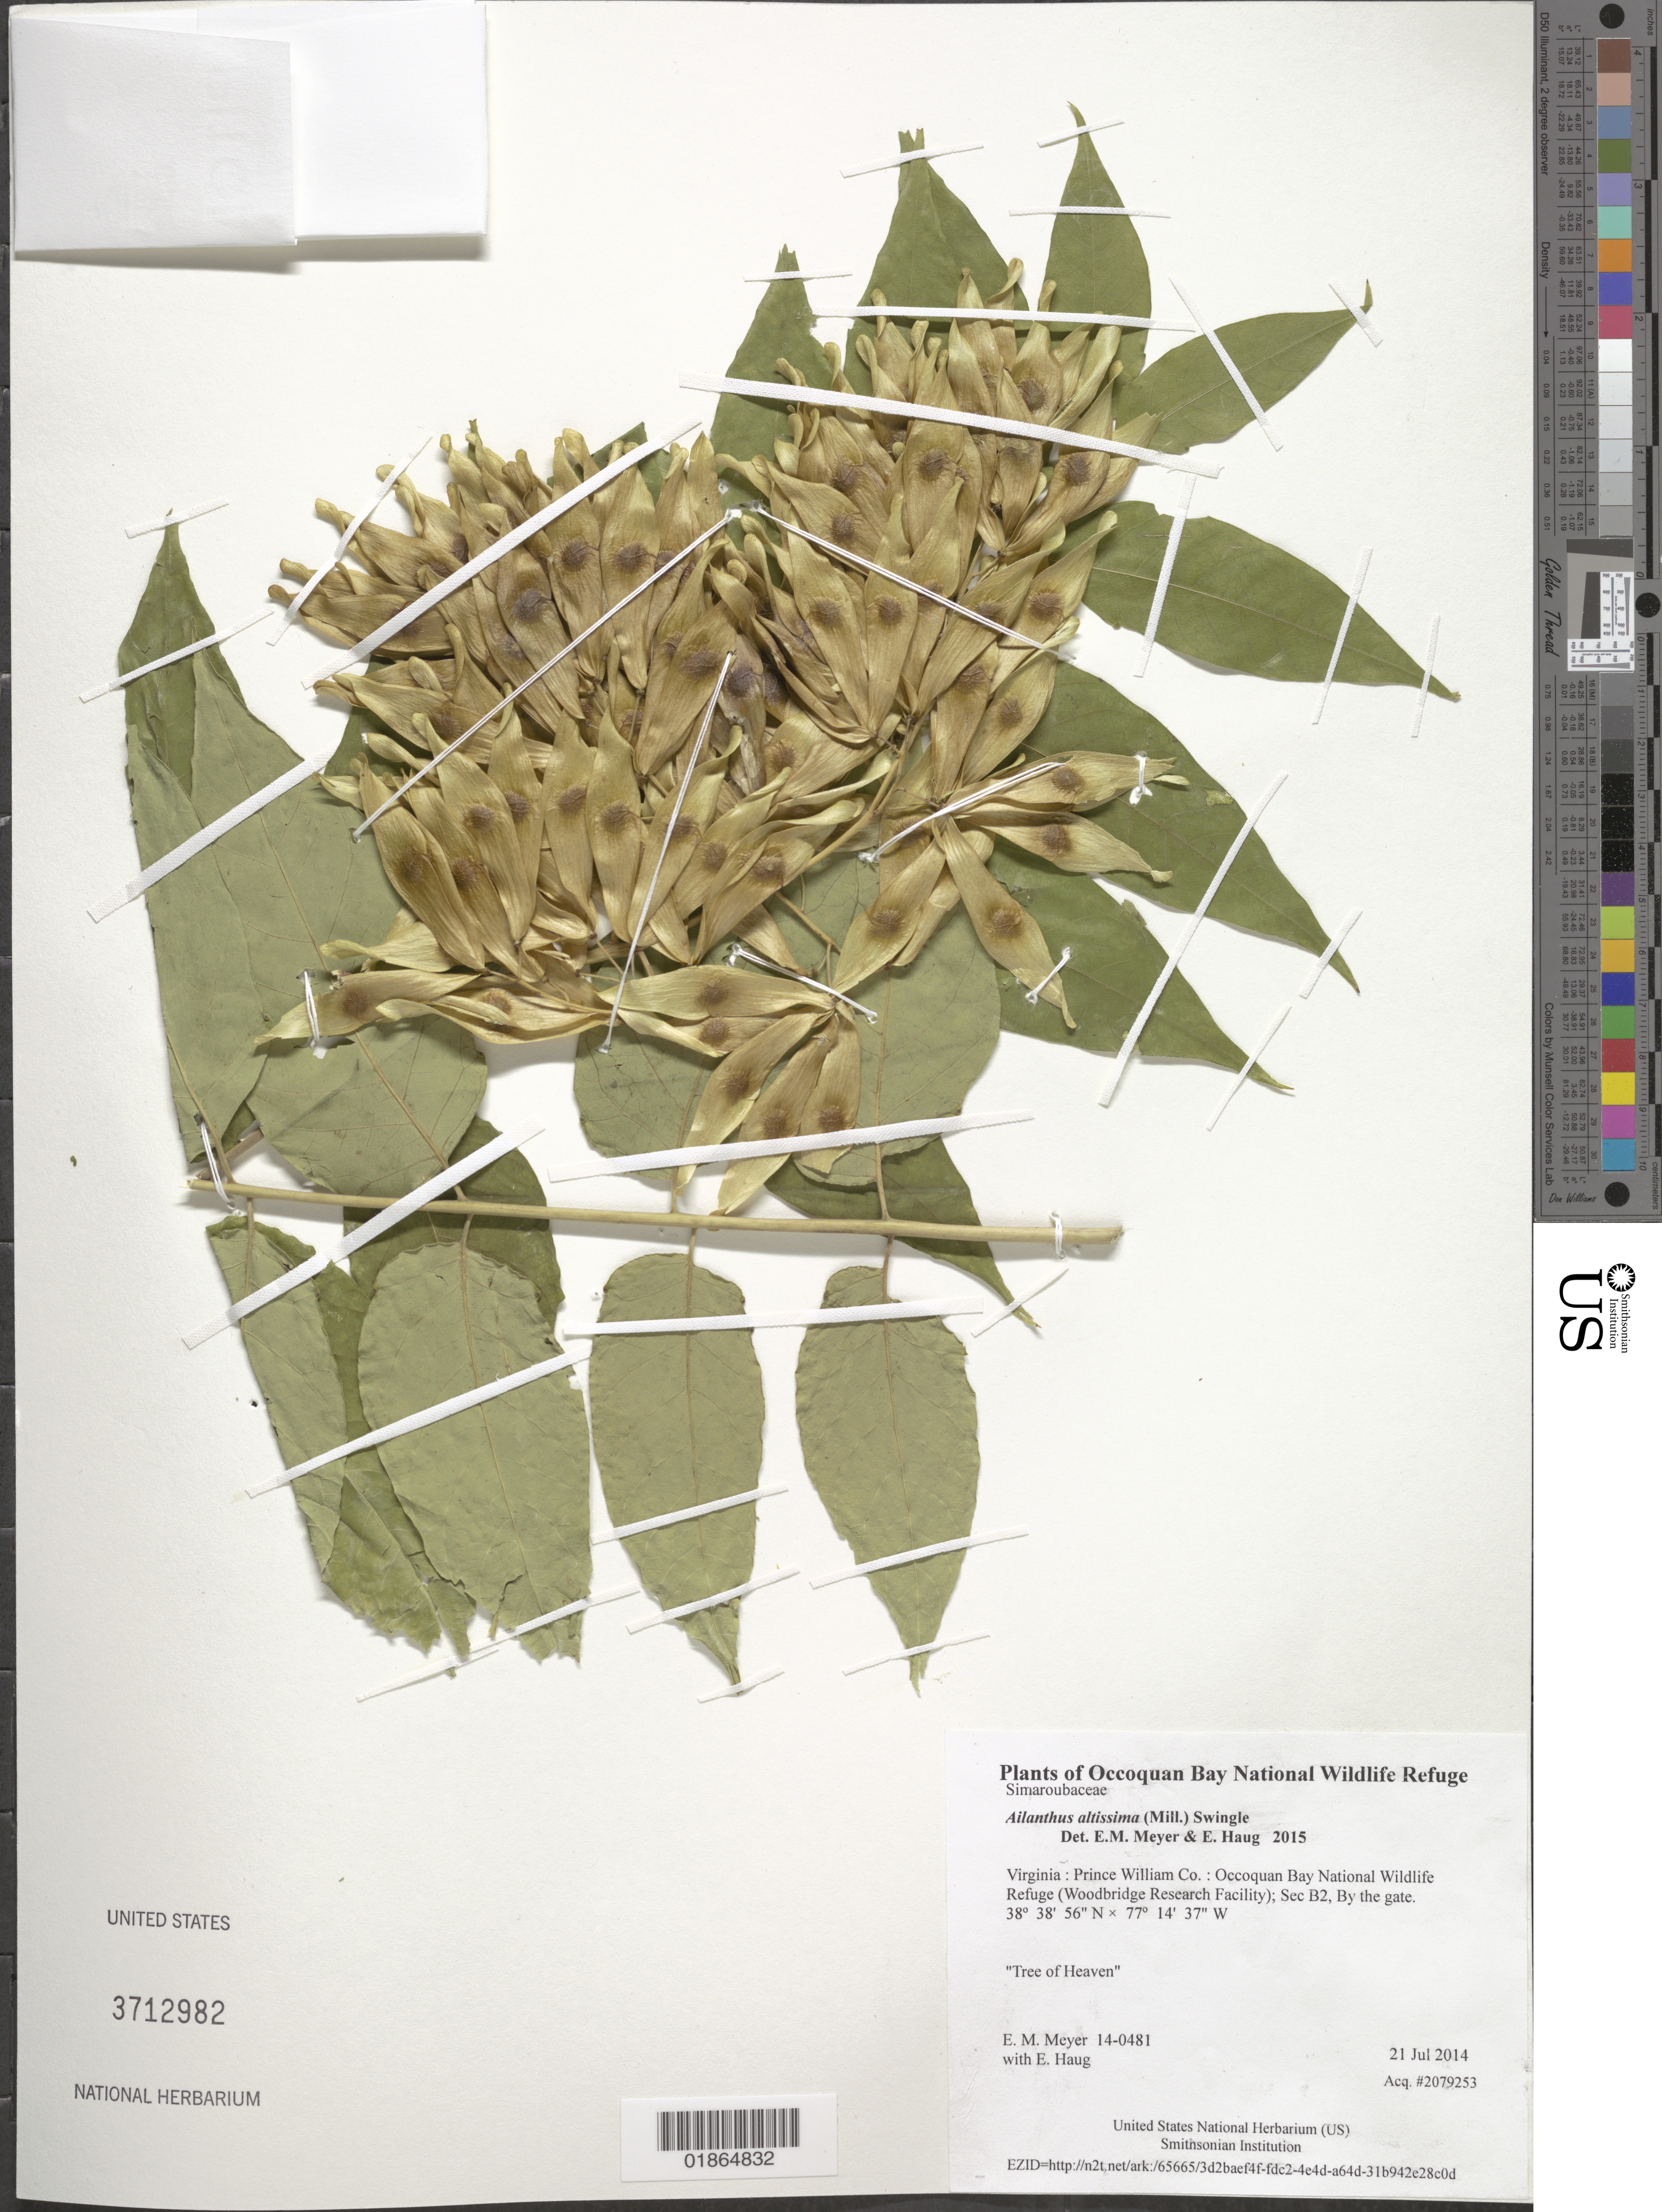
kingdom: Plantae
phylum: Tracheophyta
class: Magnoliopsida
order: Sapindales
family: Simaroubaceae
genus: Ailanthus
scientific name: Ailanthus altissima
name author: (Mill.) Swingle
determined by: Meyer, E. M.; Haug, E.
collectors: E. M. Meyer & E. Haug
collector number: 14-0481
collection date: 2014-07-21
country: United States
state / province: Virginia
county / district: Prince William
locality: Occoquan Bay National Wildlife Refuge (Woodbridge Research Facility); Sec B2, By the gate.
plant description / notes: Tree of Heaven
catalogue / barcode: US 3712982